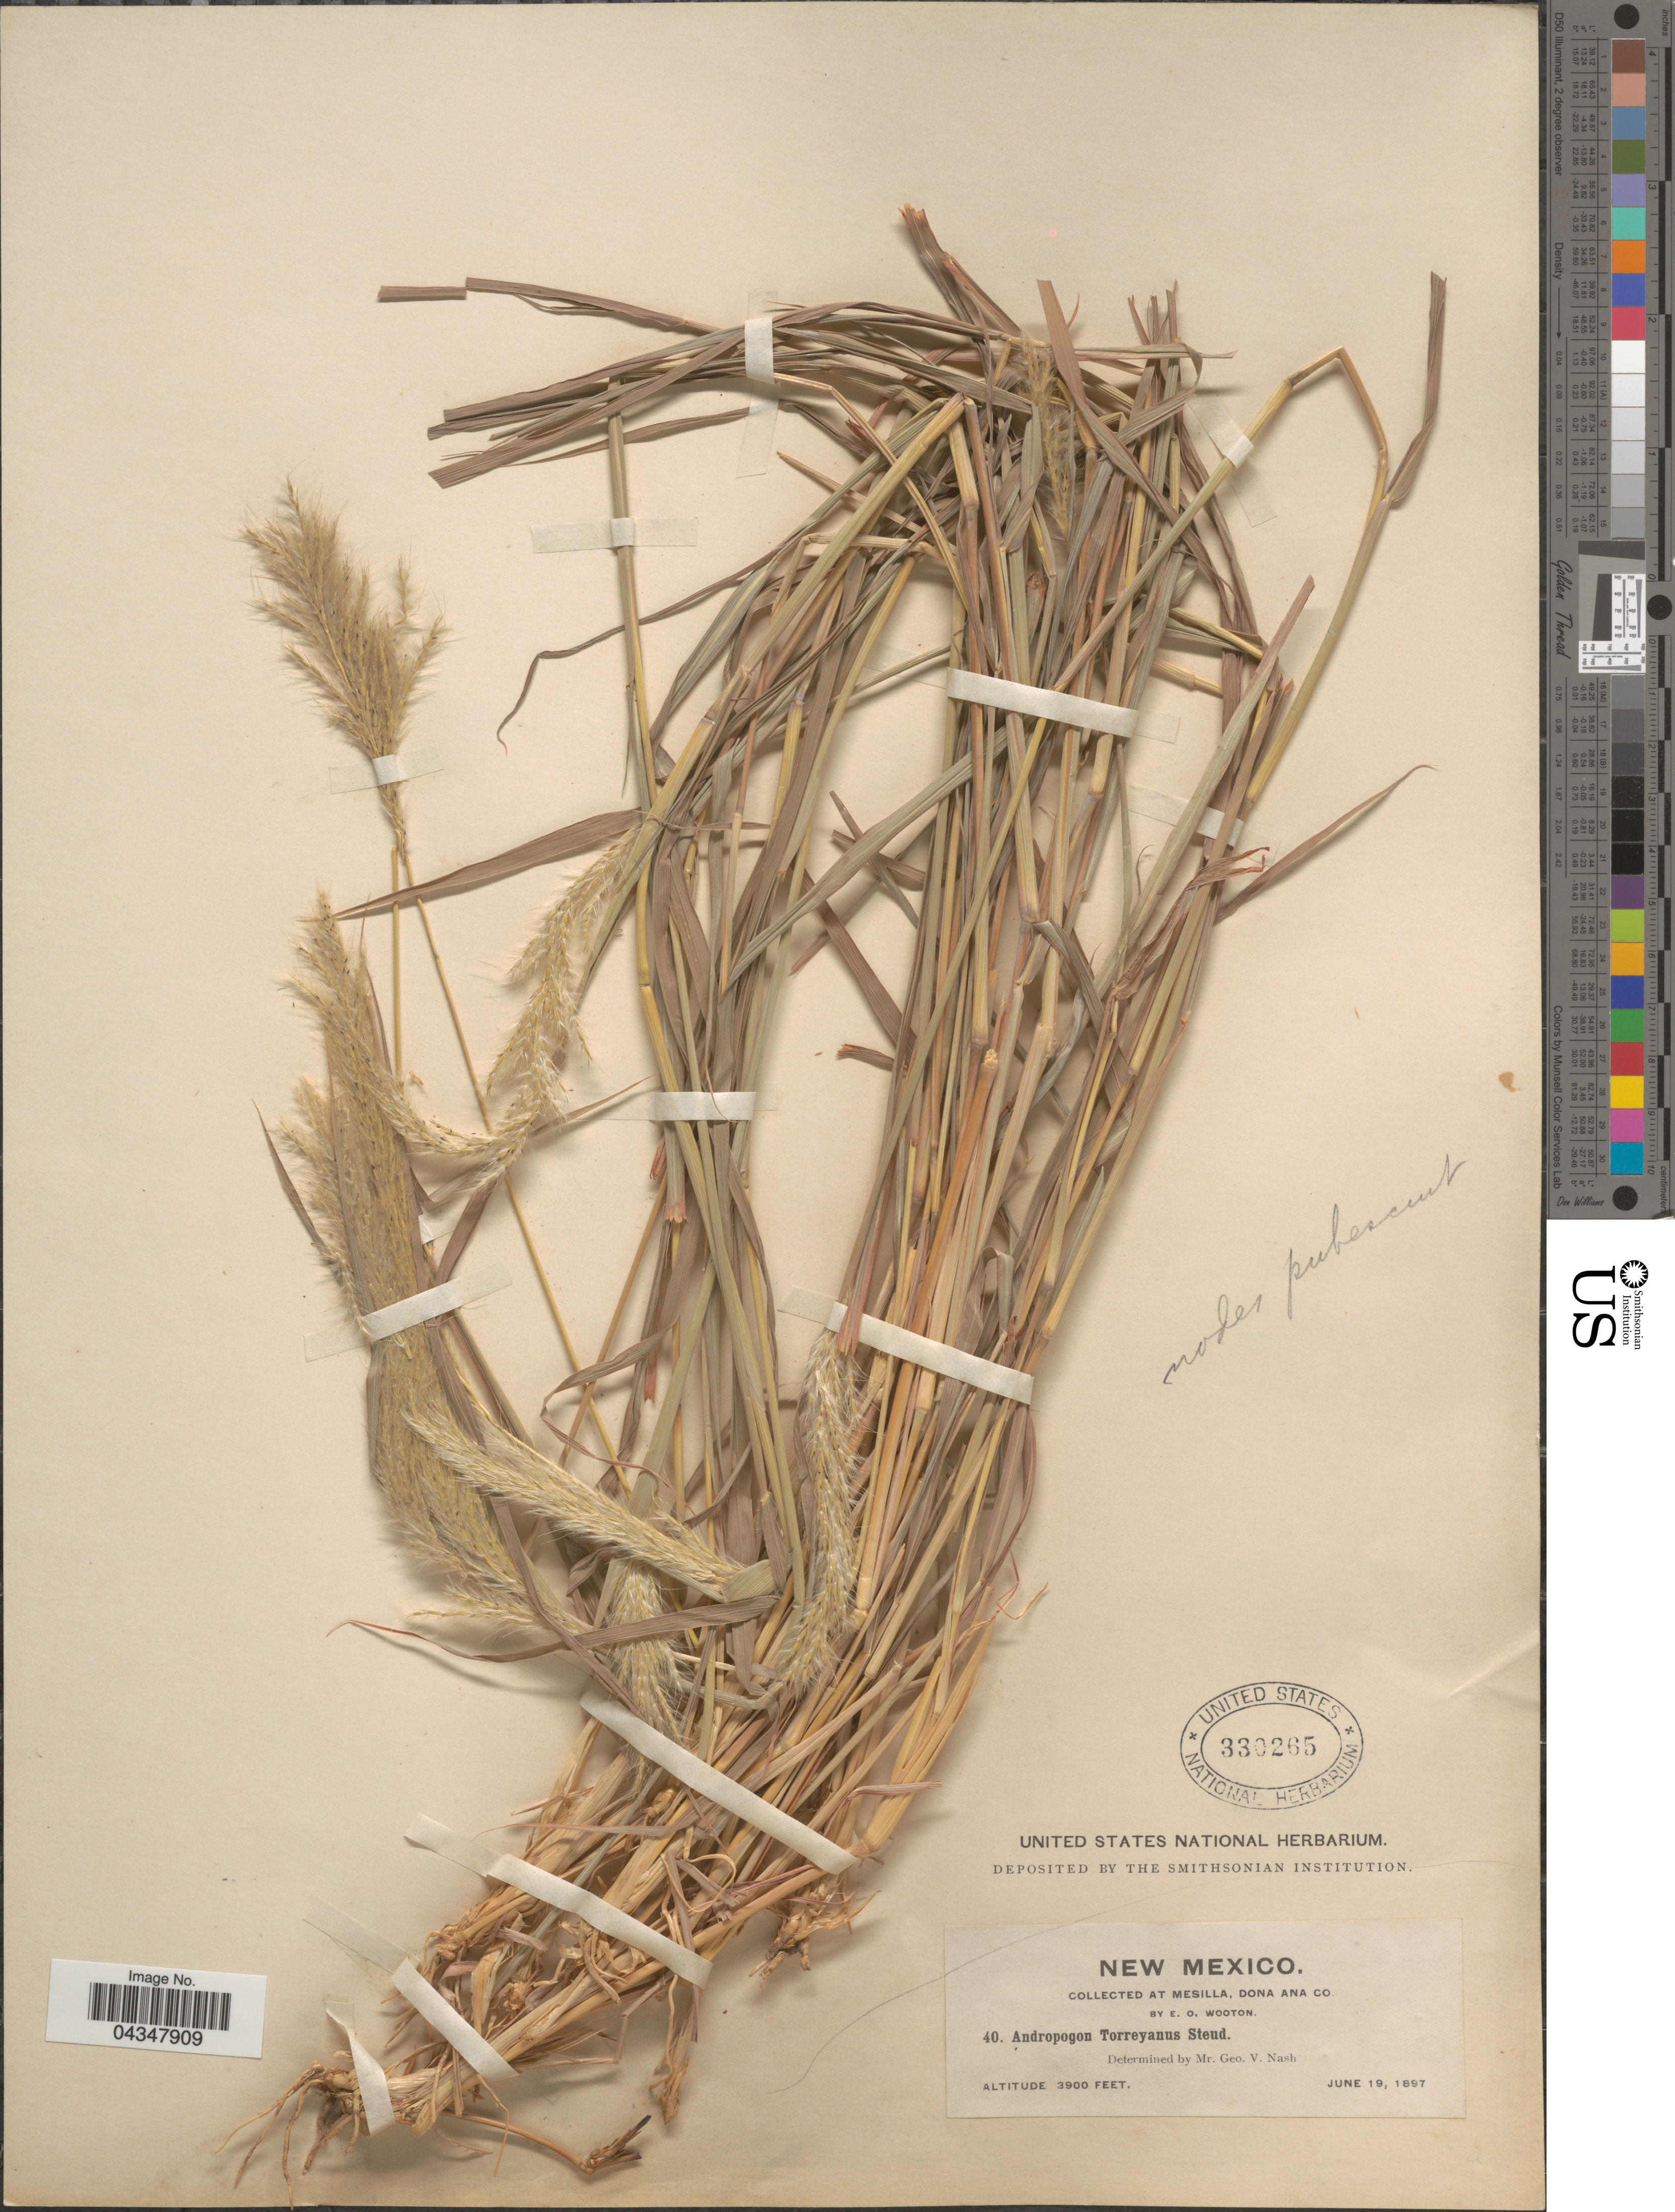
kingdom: Plantae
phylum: Tracheophyta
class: Liliopsida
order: Poales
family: Poaceae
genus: Bothriochloa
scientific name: Bothriochloa saccharoides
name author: (Sw.) Rydb.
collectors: E. O. Wooton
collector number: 40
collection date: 1897-06-19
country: United States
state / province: New Mexico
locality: At Mesilla, Dona Ana Co.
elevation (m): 1189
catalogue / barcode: US 330265